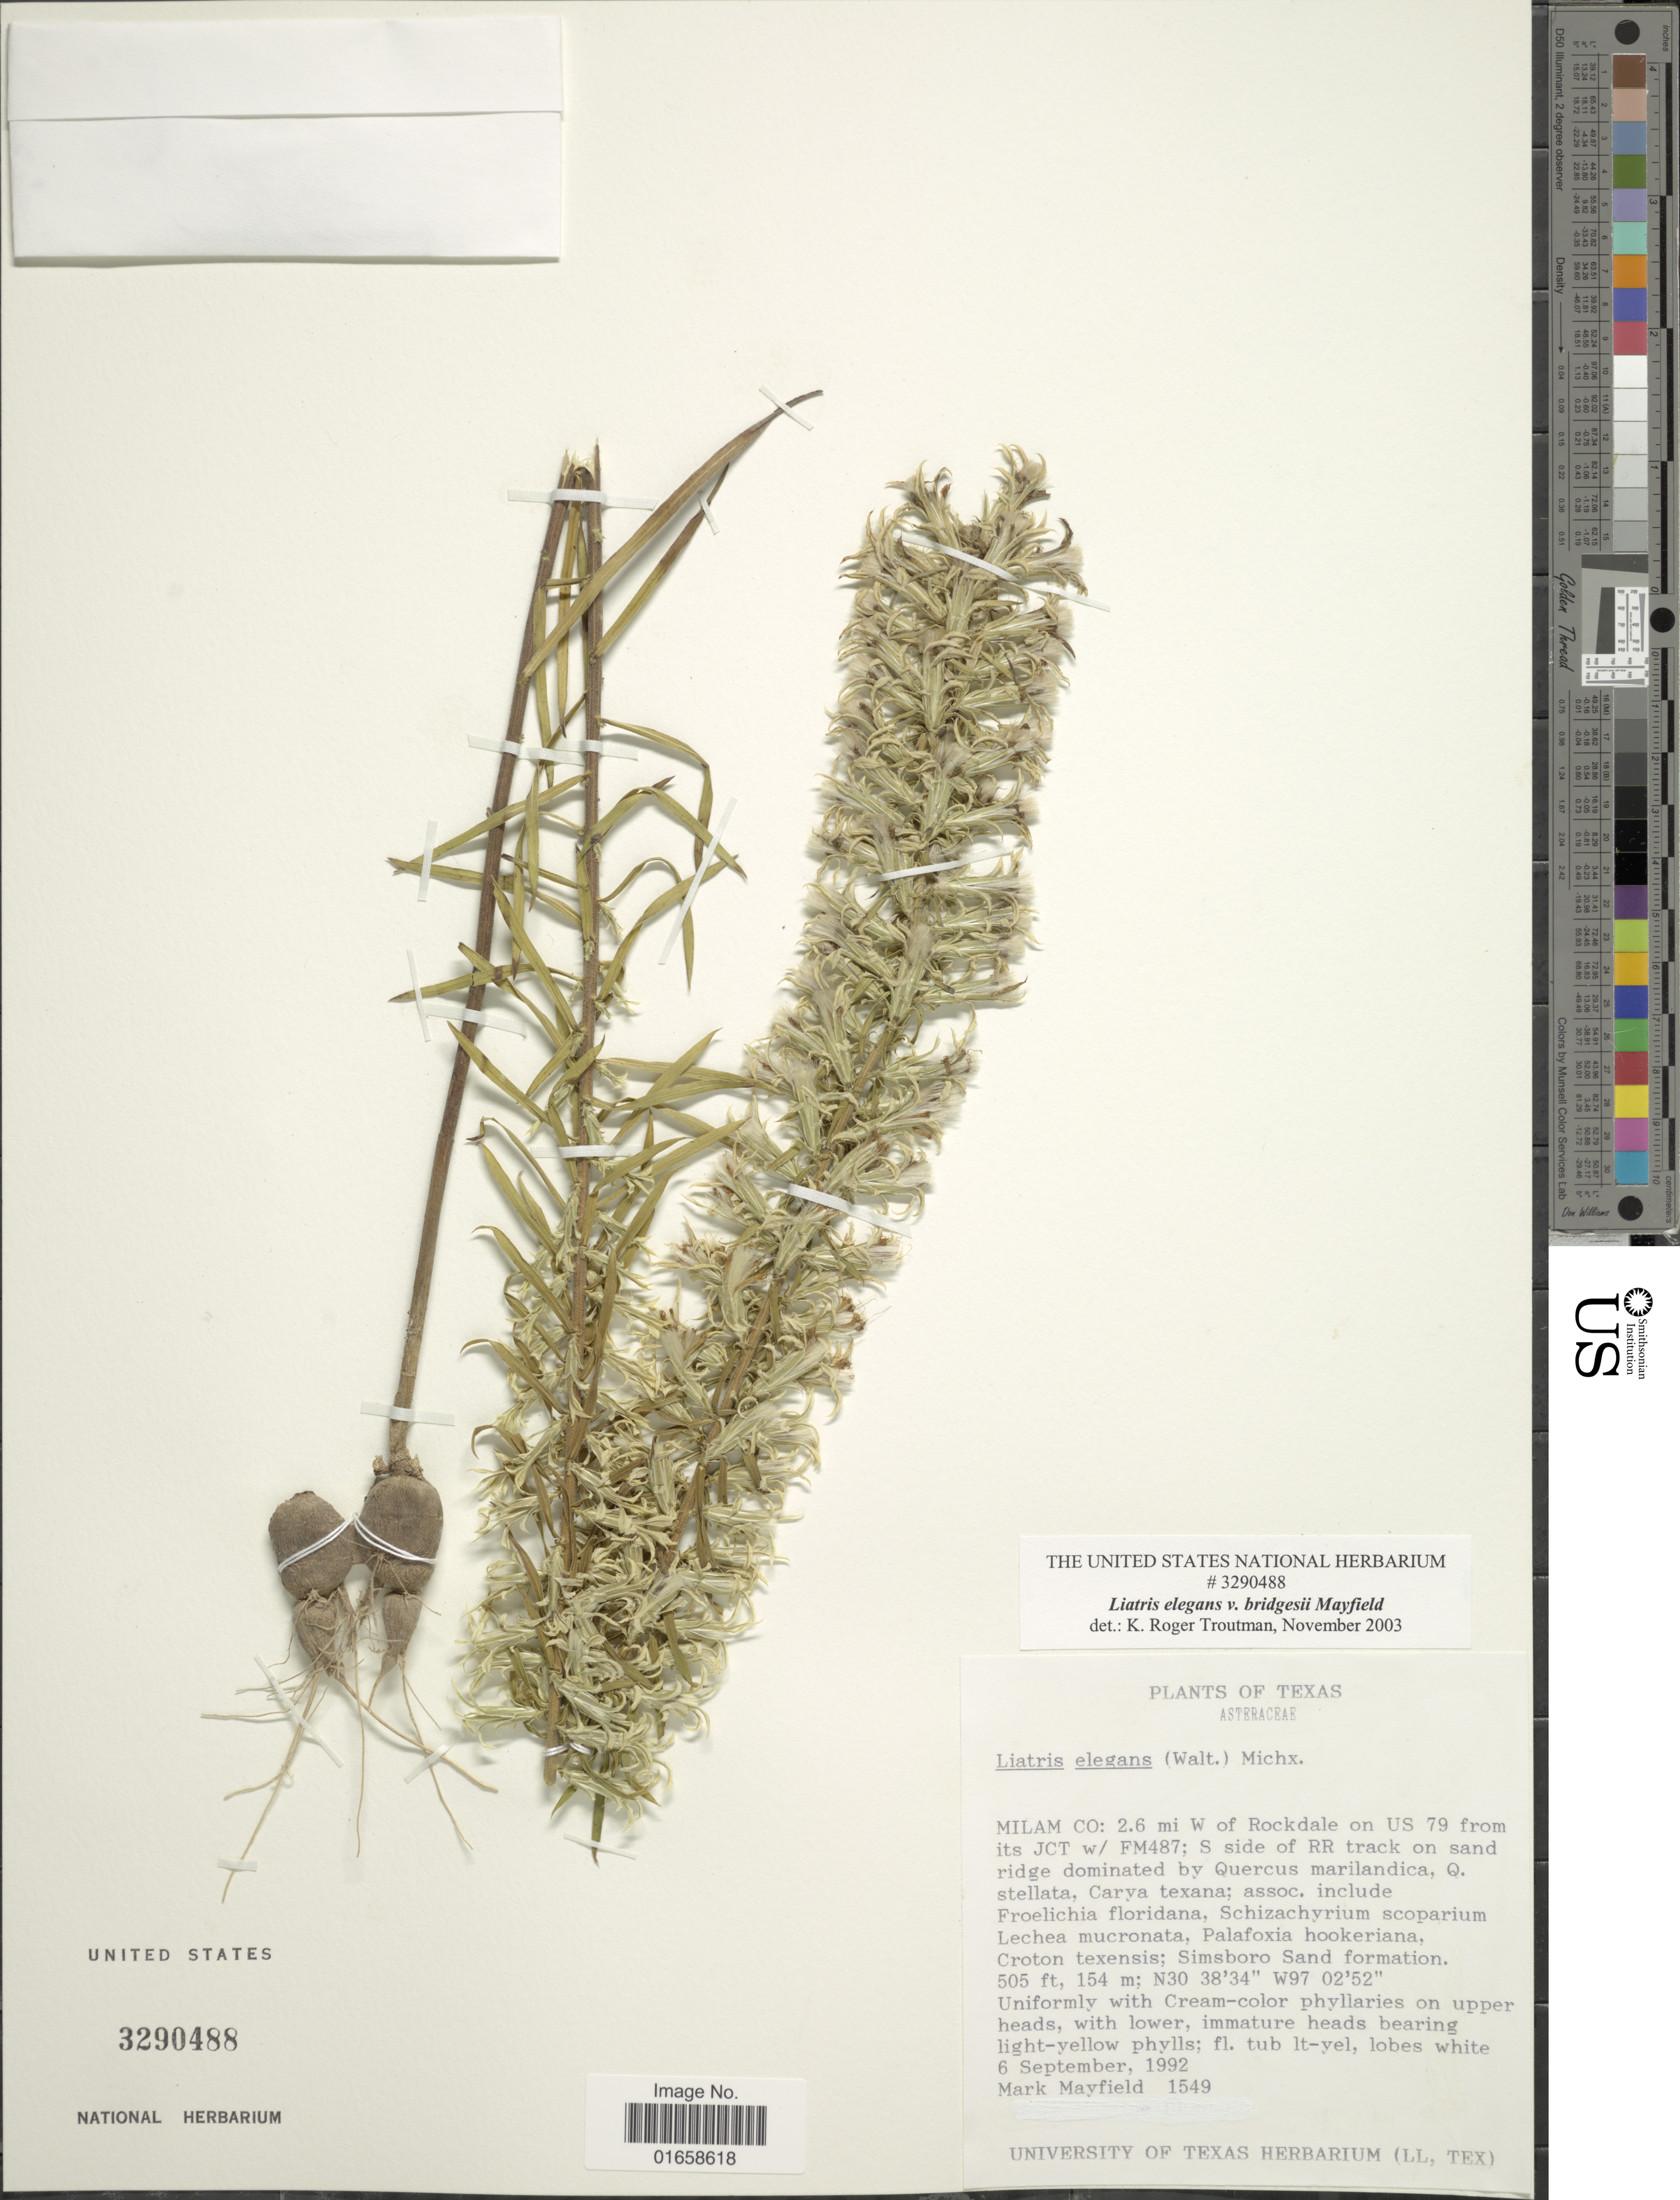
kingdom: Plantae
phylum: Tracheophyta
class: Magnoliopsida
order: Asterales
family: Asteraceae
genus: Liatris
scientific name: Liatris elegans var. bridgesii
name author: Michx.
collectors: M. H. Mayfield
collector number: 1549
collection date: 1992-09-06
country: United States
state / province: Texas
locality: Milam Co.: 2.6 mi W of Rockdale on US 79 from its JCT w/FM 487; S side of RR track on sand ridge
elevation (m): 154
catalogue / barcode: US 3290488